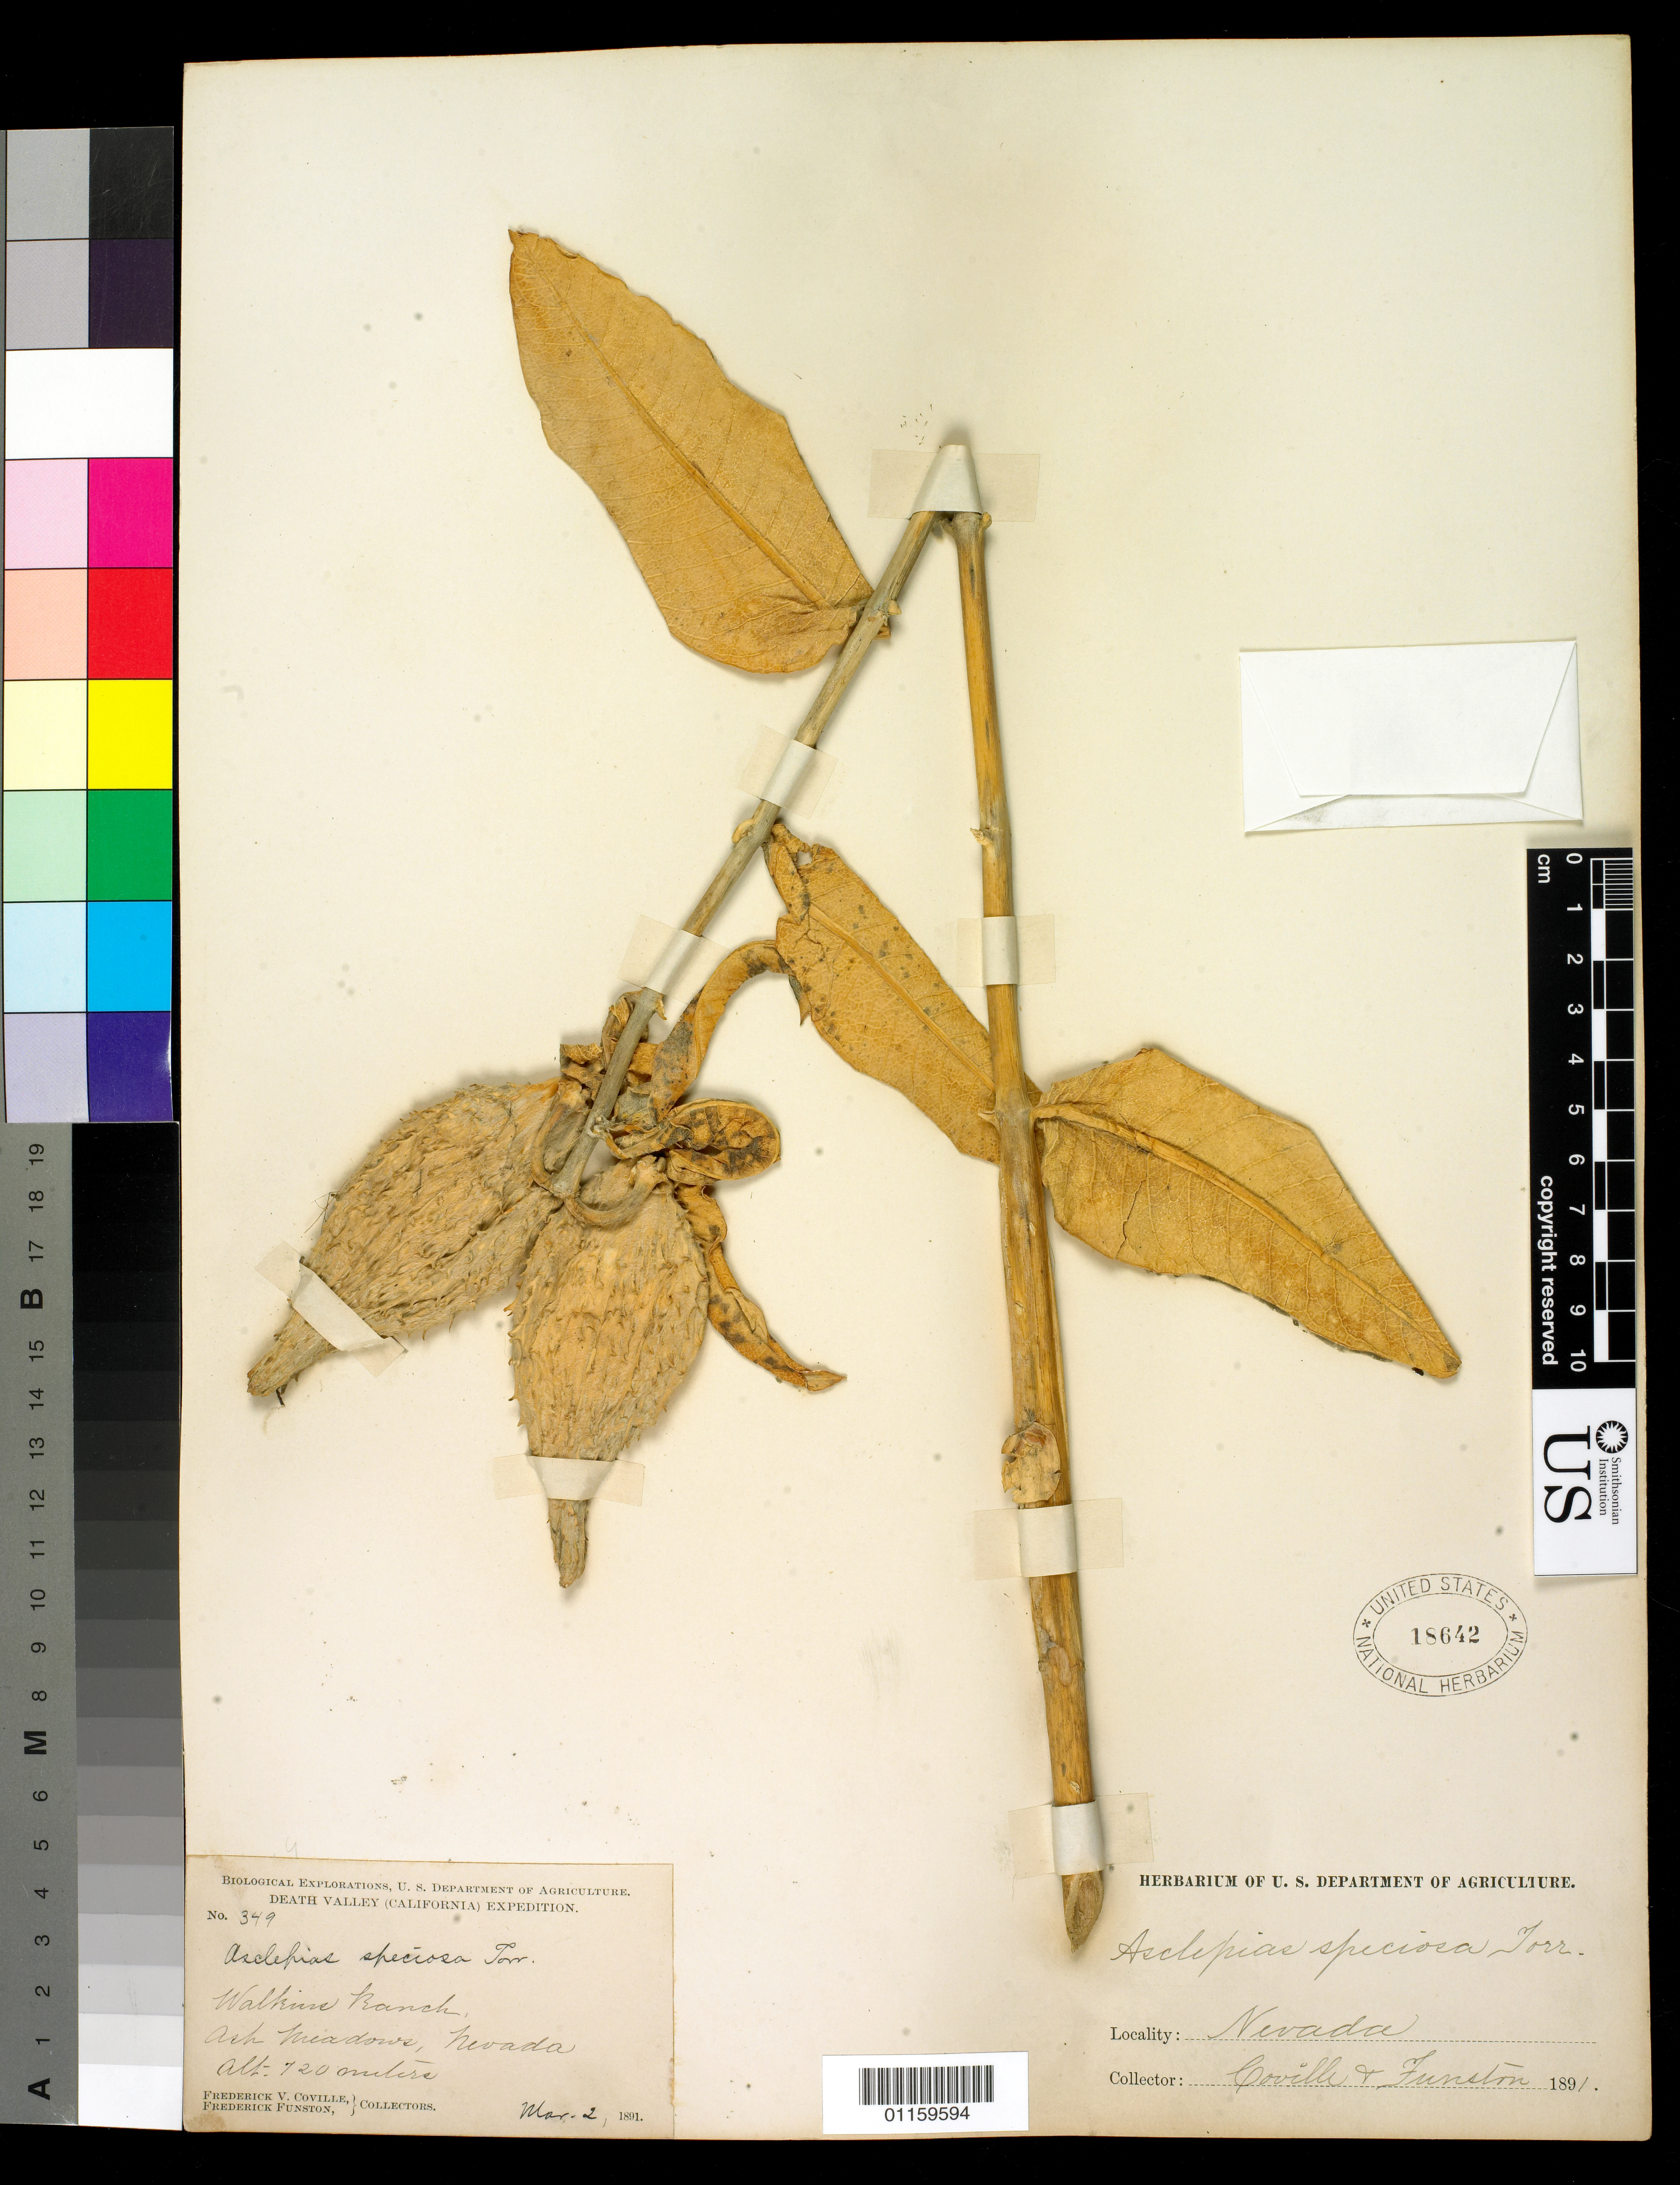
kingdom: Plantae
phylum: Tracheophyta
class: Magnoliopsida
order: Gentianales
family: Apocynaceae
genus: Asclepias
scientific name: Asclepias speciosa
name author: Torr.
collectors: F. V. Coville & F. Funston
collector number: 349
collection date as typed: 2 Mar 1891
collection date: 1891-03-02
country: United States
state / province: Nevada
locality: Walkins Ranch, Ash meadows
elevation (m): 720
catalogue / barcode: US 18642